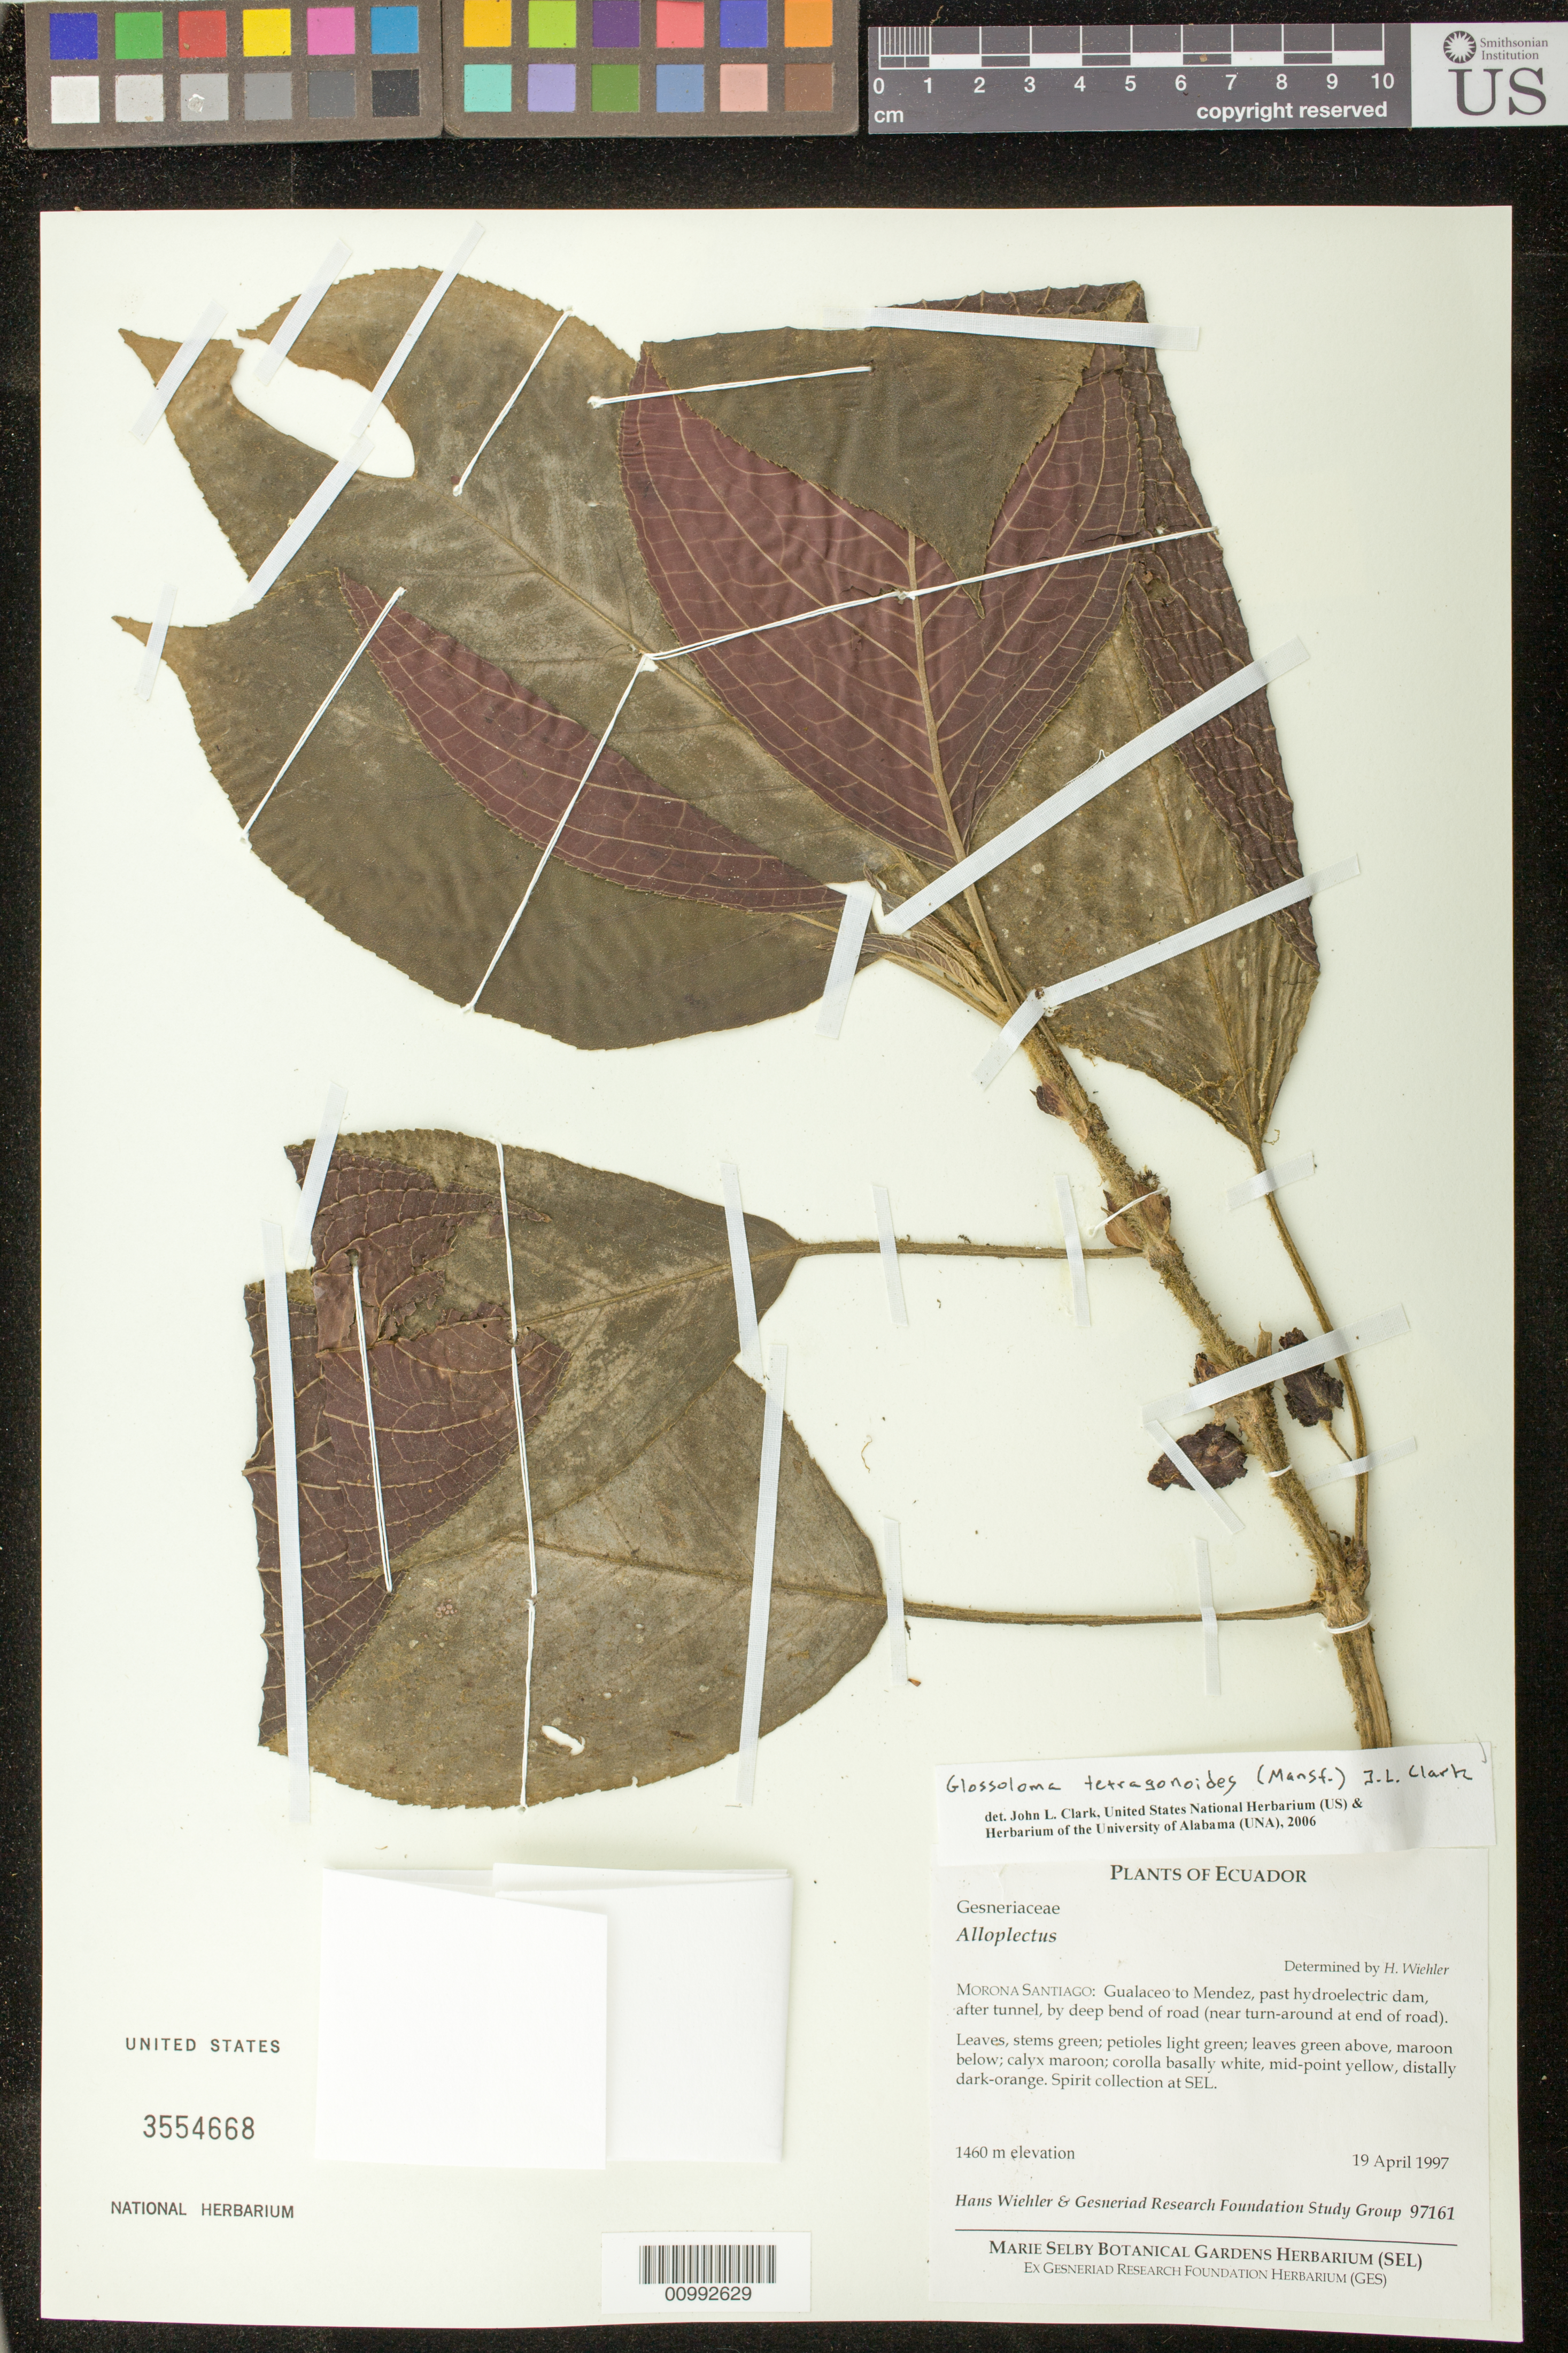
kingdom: Plantae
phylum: Tracheophyta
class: Magnoliopsida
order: Lamiales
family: Gesneriaceae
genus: Glossoloma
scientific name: Glossoloma tetragonoides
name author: (Mansf.) J.L. Clark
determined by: Clark, J. L., (SEL), The Marie Selby Botanical Garden (UNITED STATES)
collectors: H. J. Wiehler & GRF Study Group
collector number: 97161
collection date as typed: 19 Apr 1997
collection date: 1997-04-19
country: Ecuador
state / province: Morona-Santiago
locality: Morona-Santiago: Gualaceo to Mendez, past hydroelectric dam, after tunnel, by deep bend of road (near turn-around at end of road)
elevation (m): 1460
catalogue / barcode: US 3554668